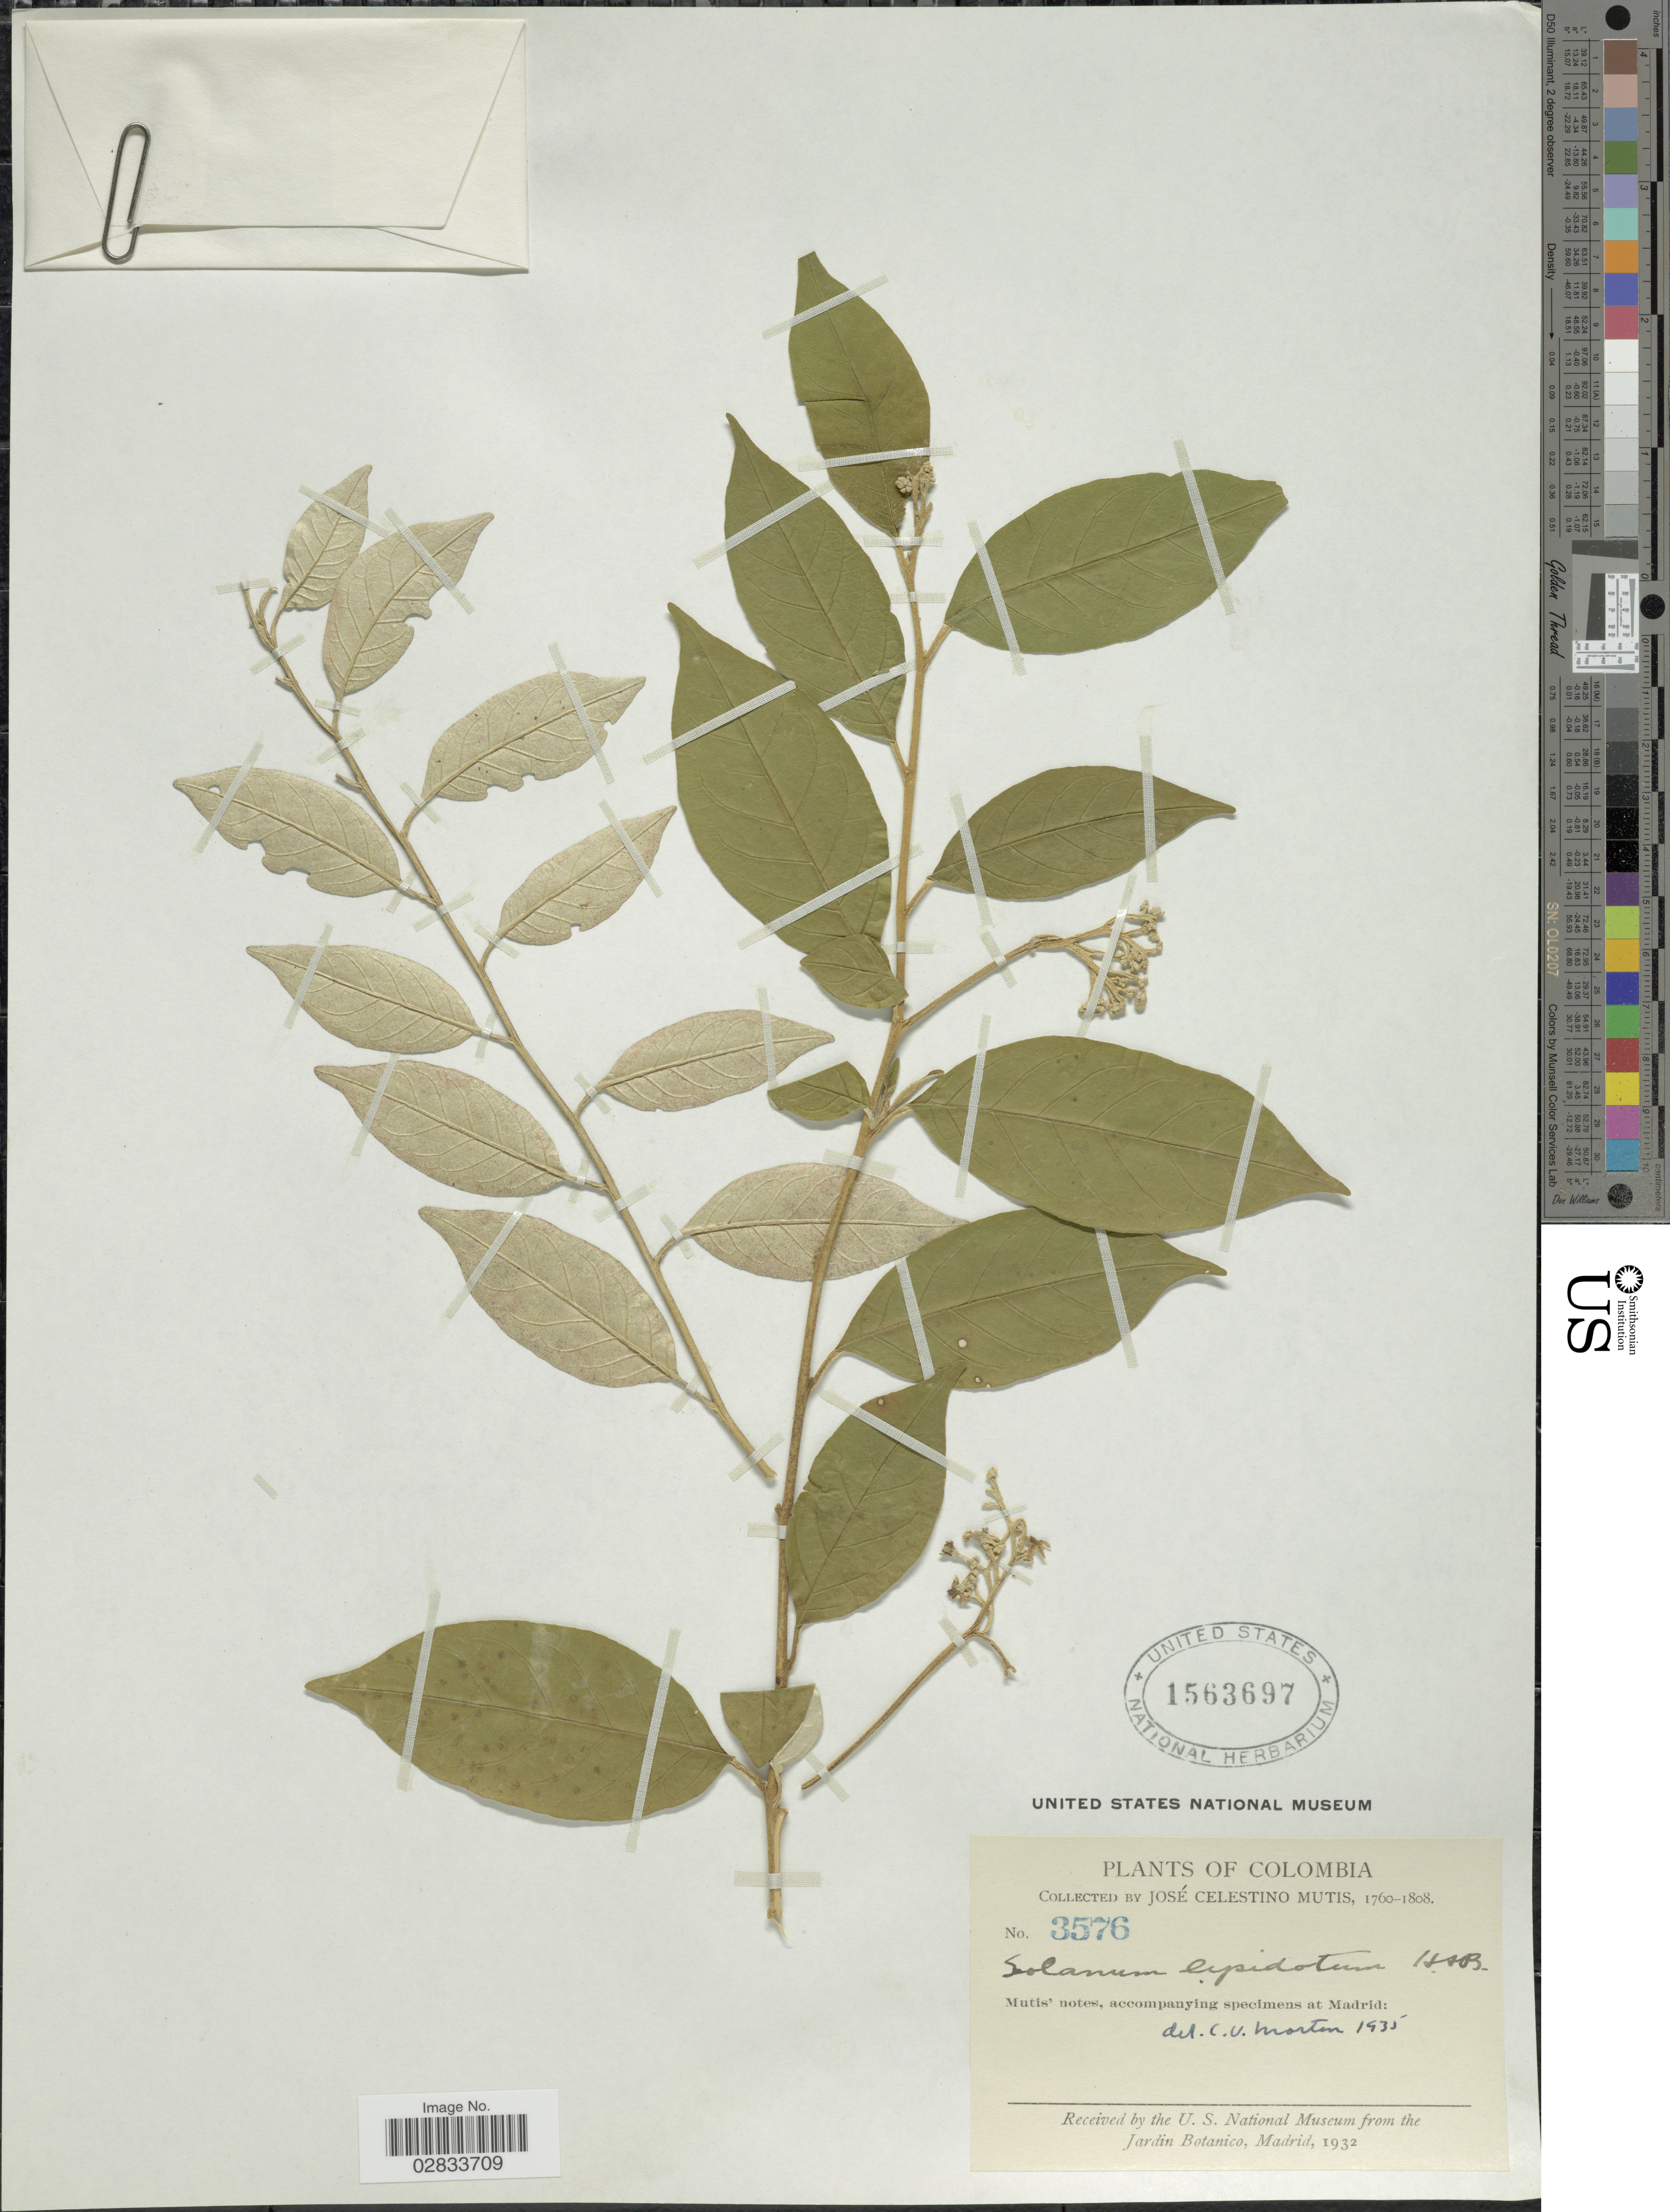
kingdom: Plantae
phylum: Tracheophyta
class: Magnoliopsida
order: Solanales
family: Solanaceae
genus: Solanum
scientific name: Solanum lepidotum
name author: Humb. & Bonpl. ex Dunal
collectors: J. C. B. Mutis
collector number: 3576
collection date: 1760/1808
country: Colombia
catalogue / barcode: US 1563697